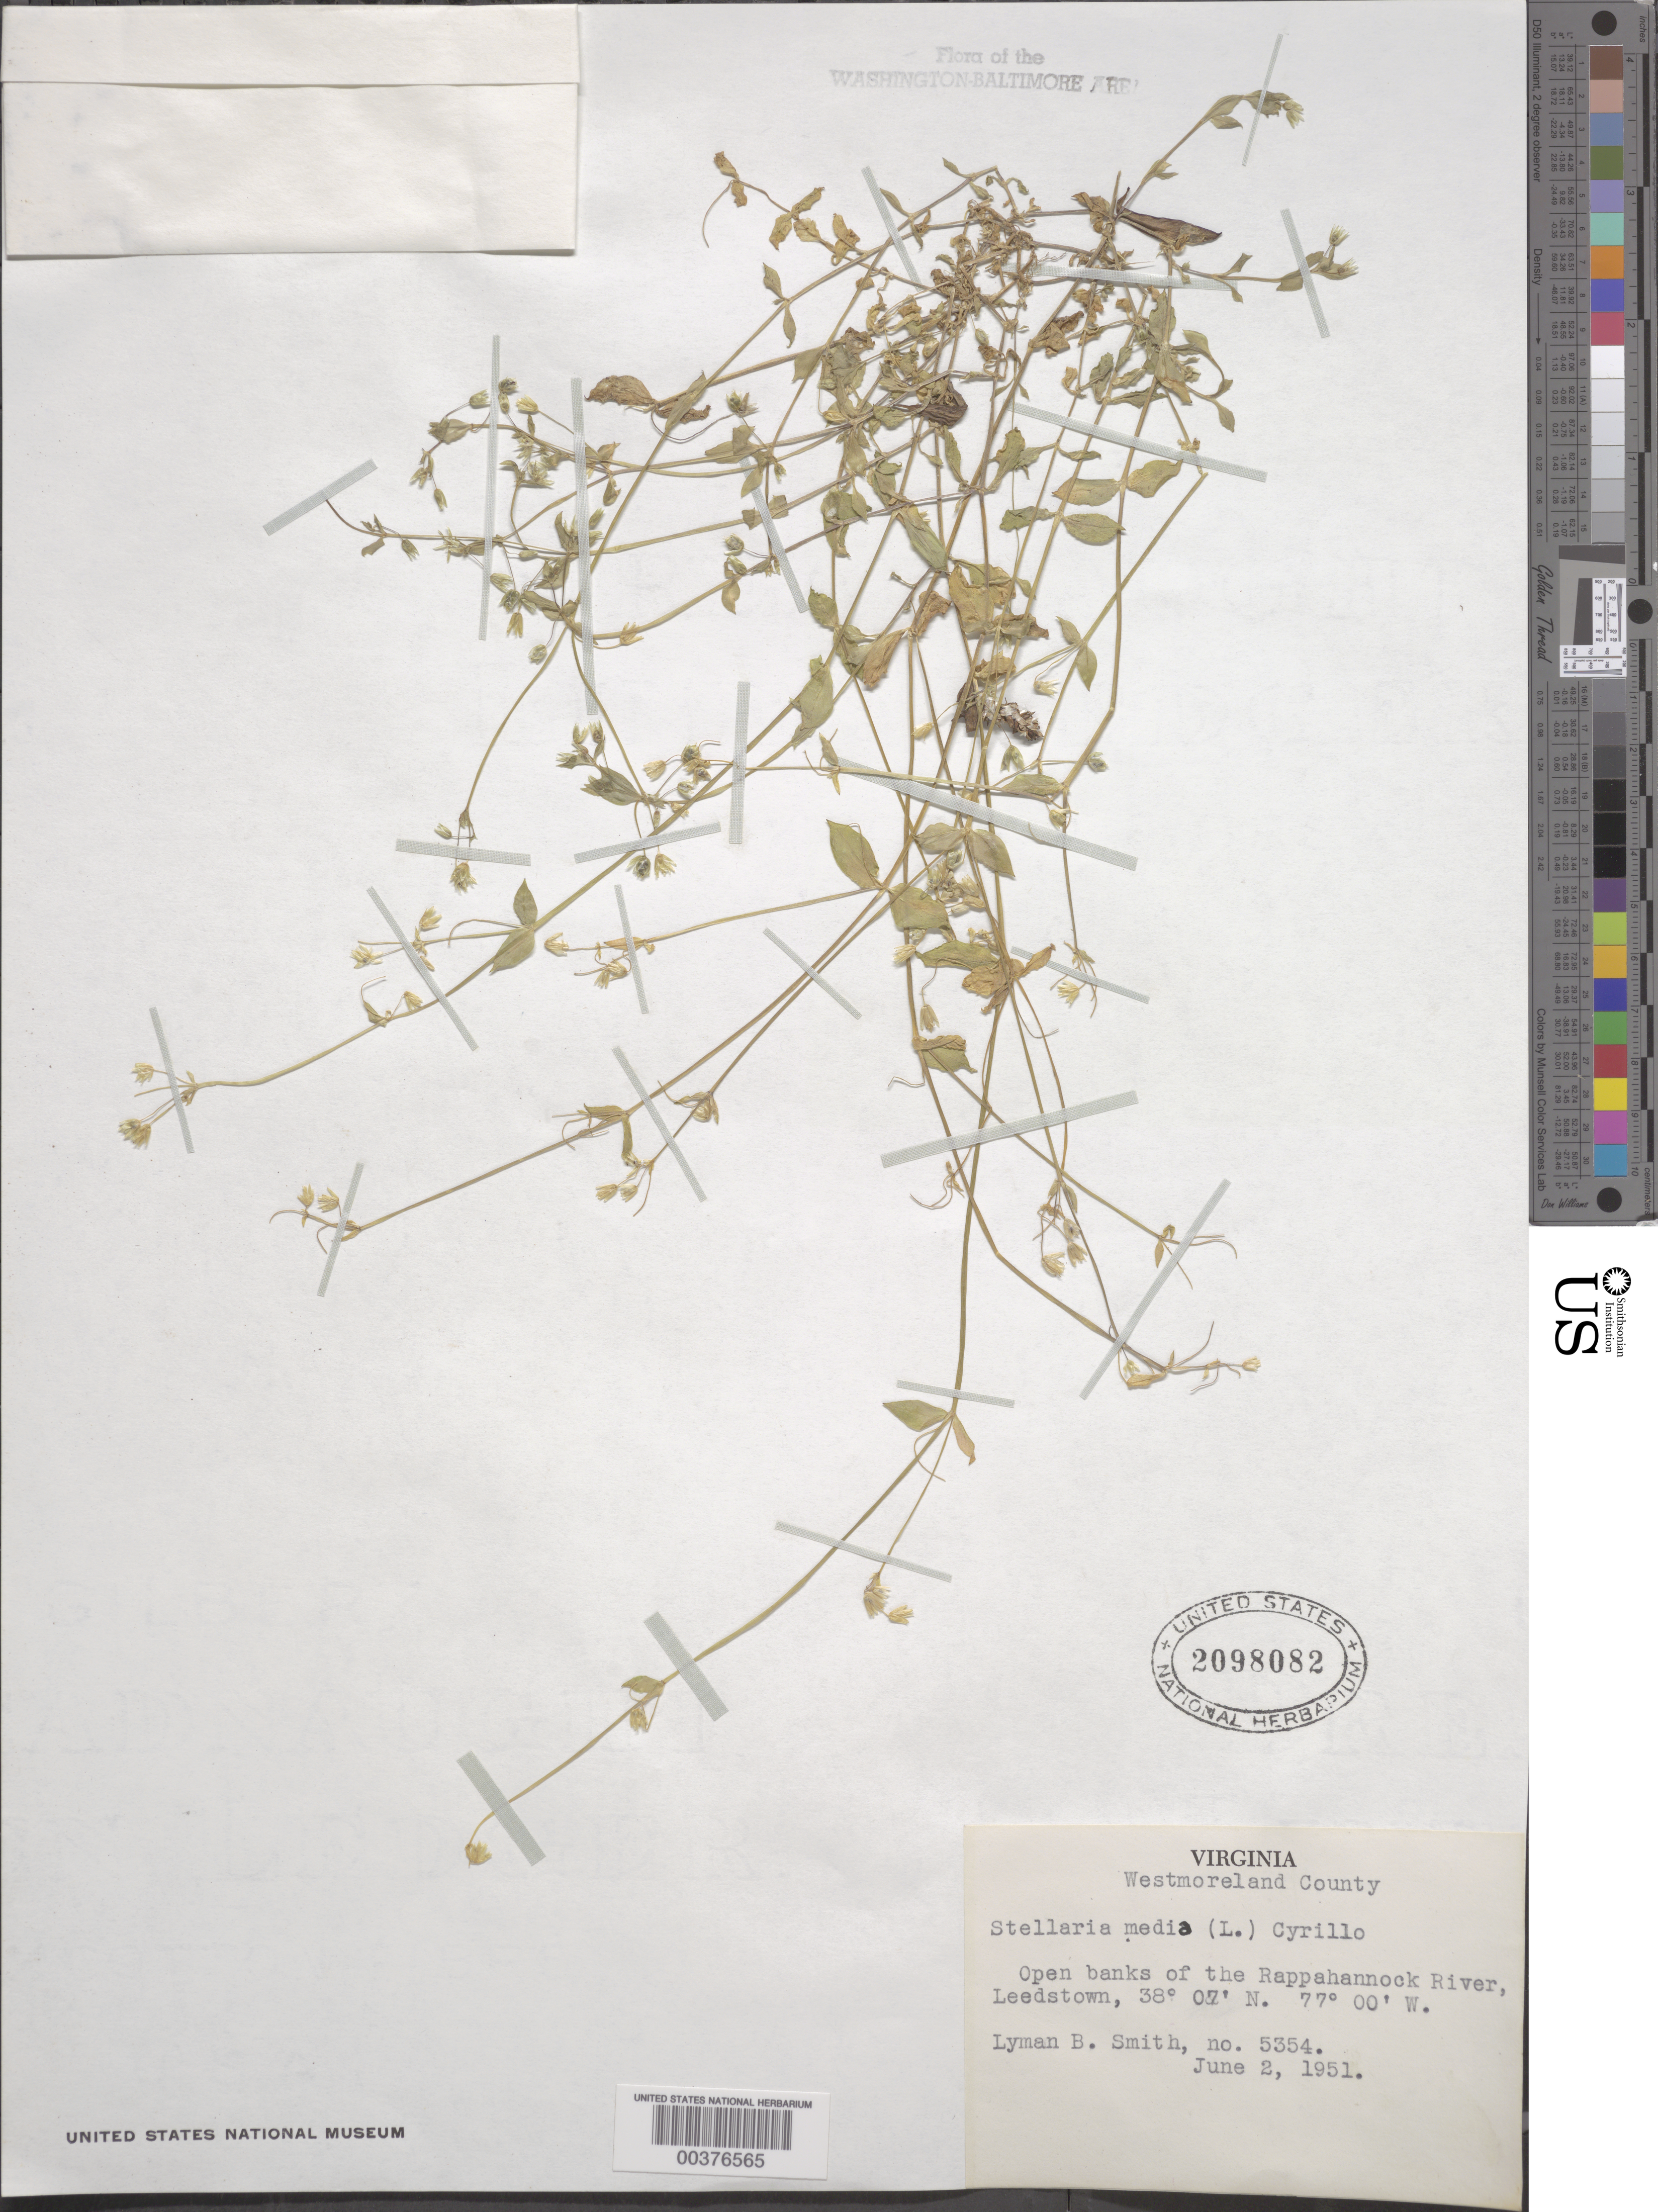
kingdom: Plantae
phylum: Tracheophyta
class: Magnoliopsida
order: Caryophyllales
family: Caryophyllaceae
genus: Stellaria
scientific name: Stellaria media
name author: (L.) Vill.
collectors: L. Smith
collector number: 5354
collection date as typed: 02 Jun 1951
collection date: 1951-06-02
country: United States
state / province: Virginia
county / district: Westmoreland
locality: Rappahannock River, Leedstown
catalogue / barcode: US 2098082